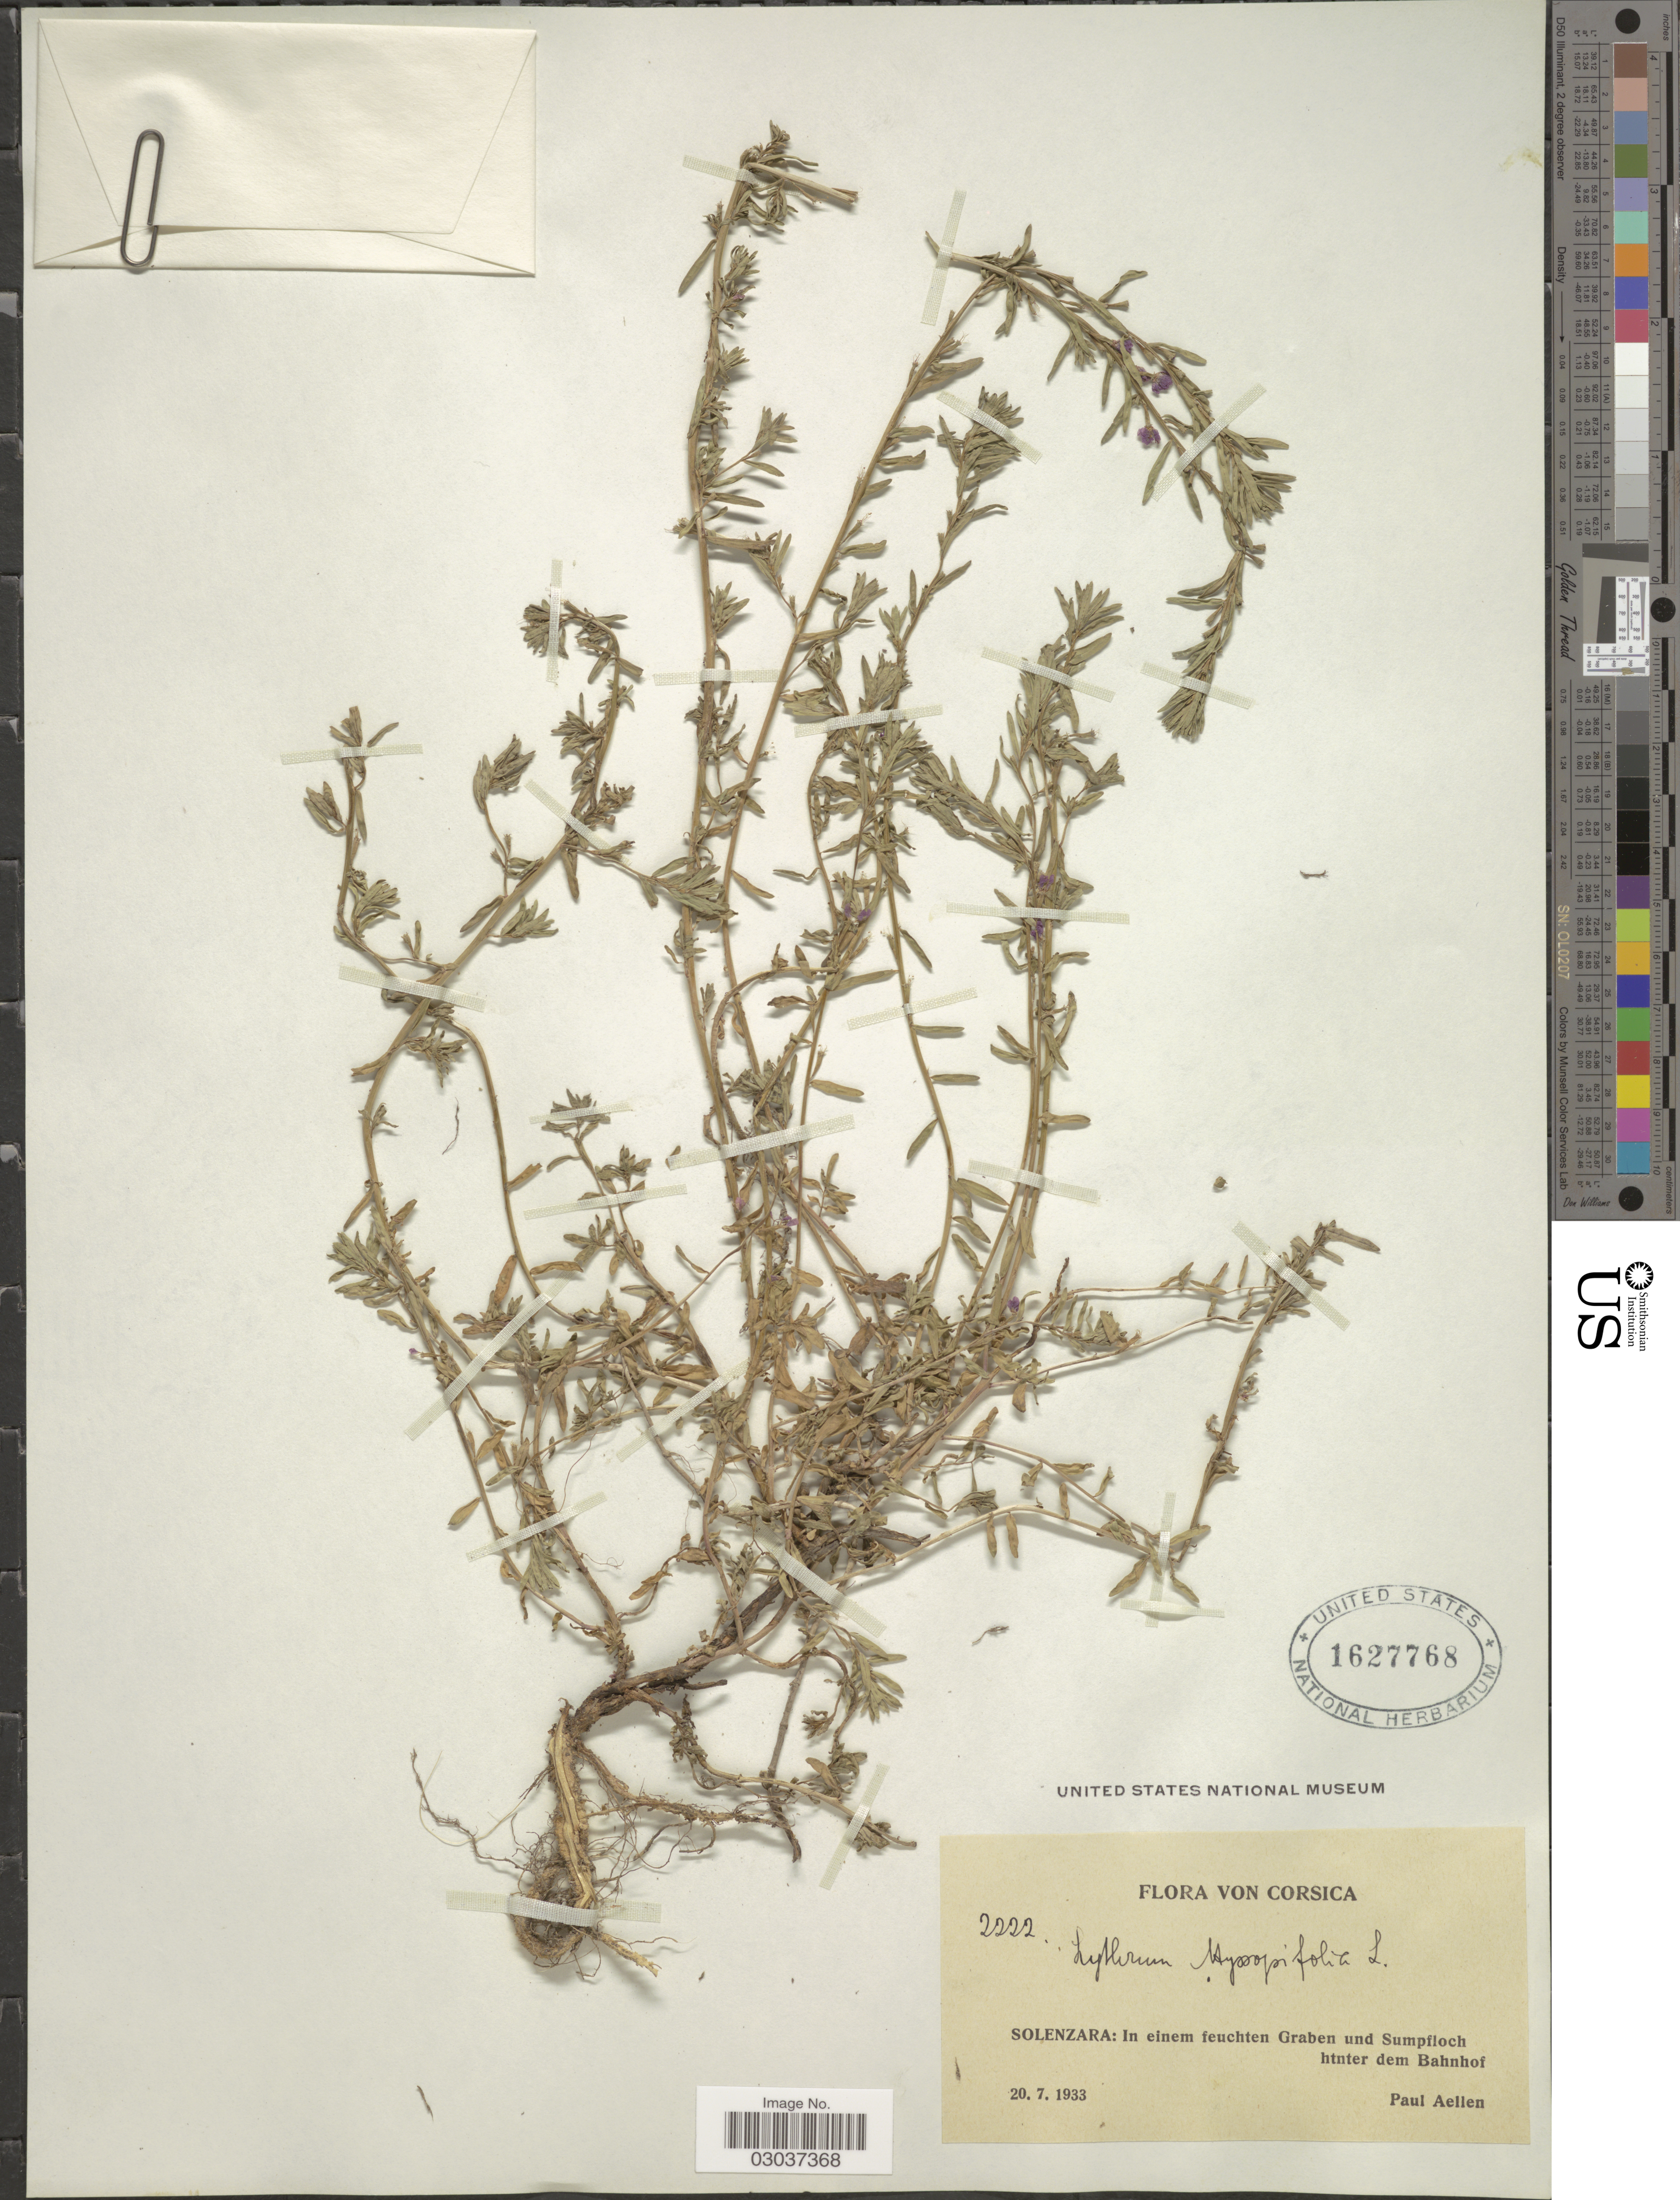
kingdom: Plantae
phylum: Tracheophyta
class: Magnoliopsida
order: Myrtales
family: Lythraceae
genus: Lythrum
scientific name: Lythrum hyssopifolia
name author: L.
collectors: P. Aellen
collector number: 2222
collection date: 1933-07-20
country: France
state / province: Corsica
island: Corse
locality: Solenzara: In einem feuchten Graben und Sumpfloch htnter dem Bahnhof.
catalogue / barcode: US 1627768